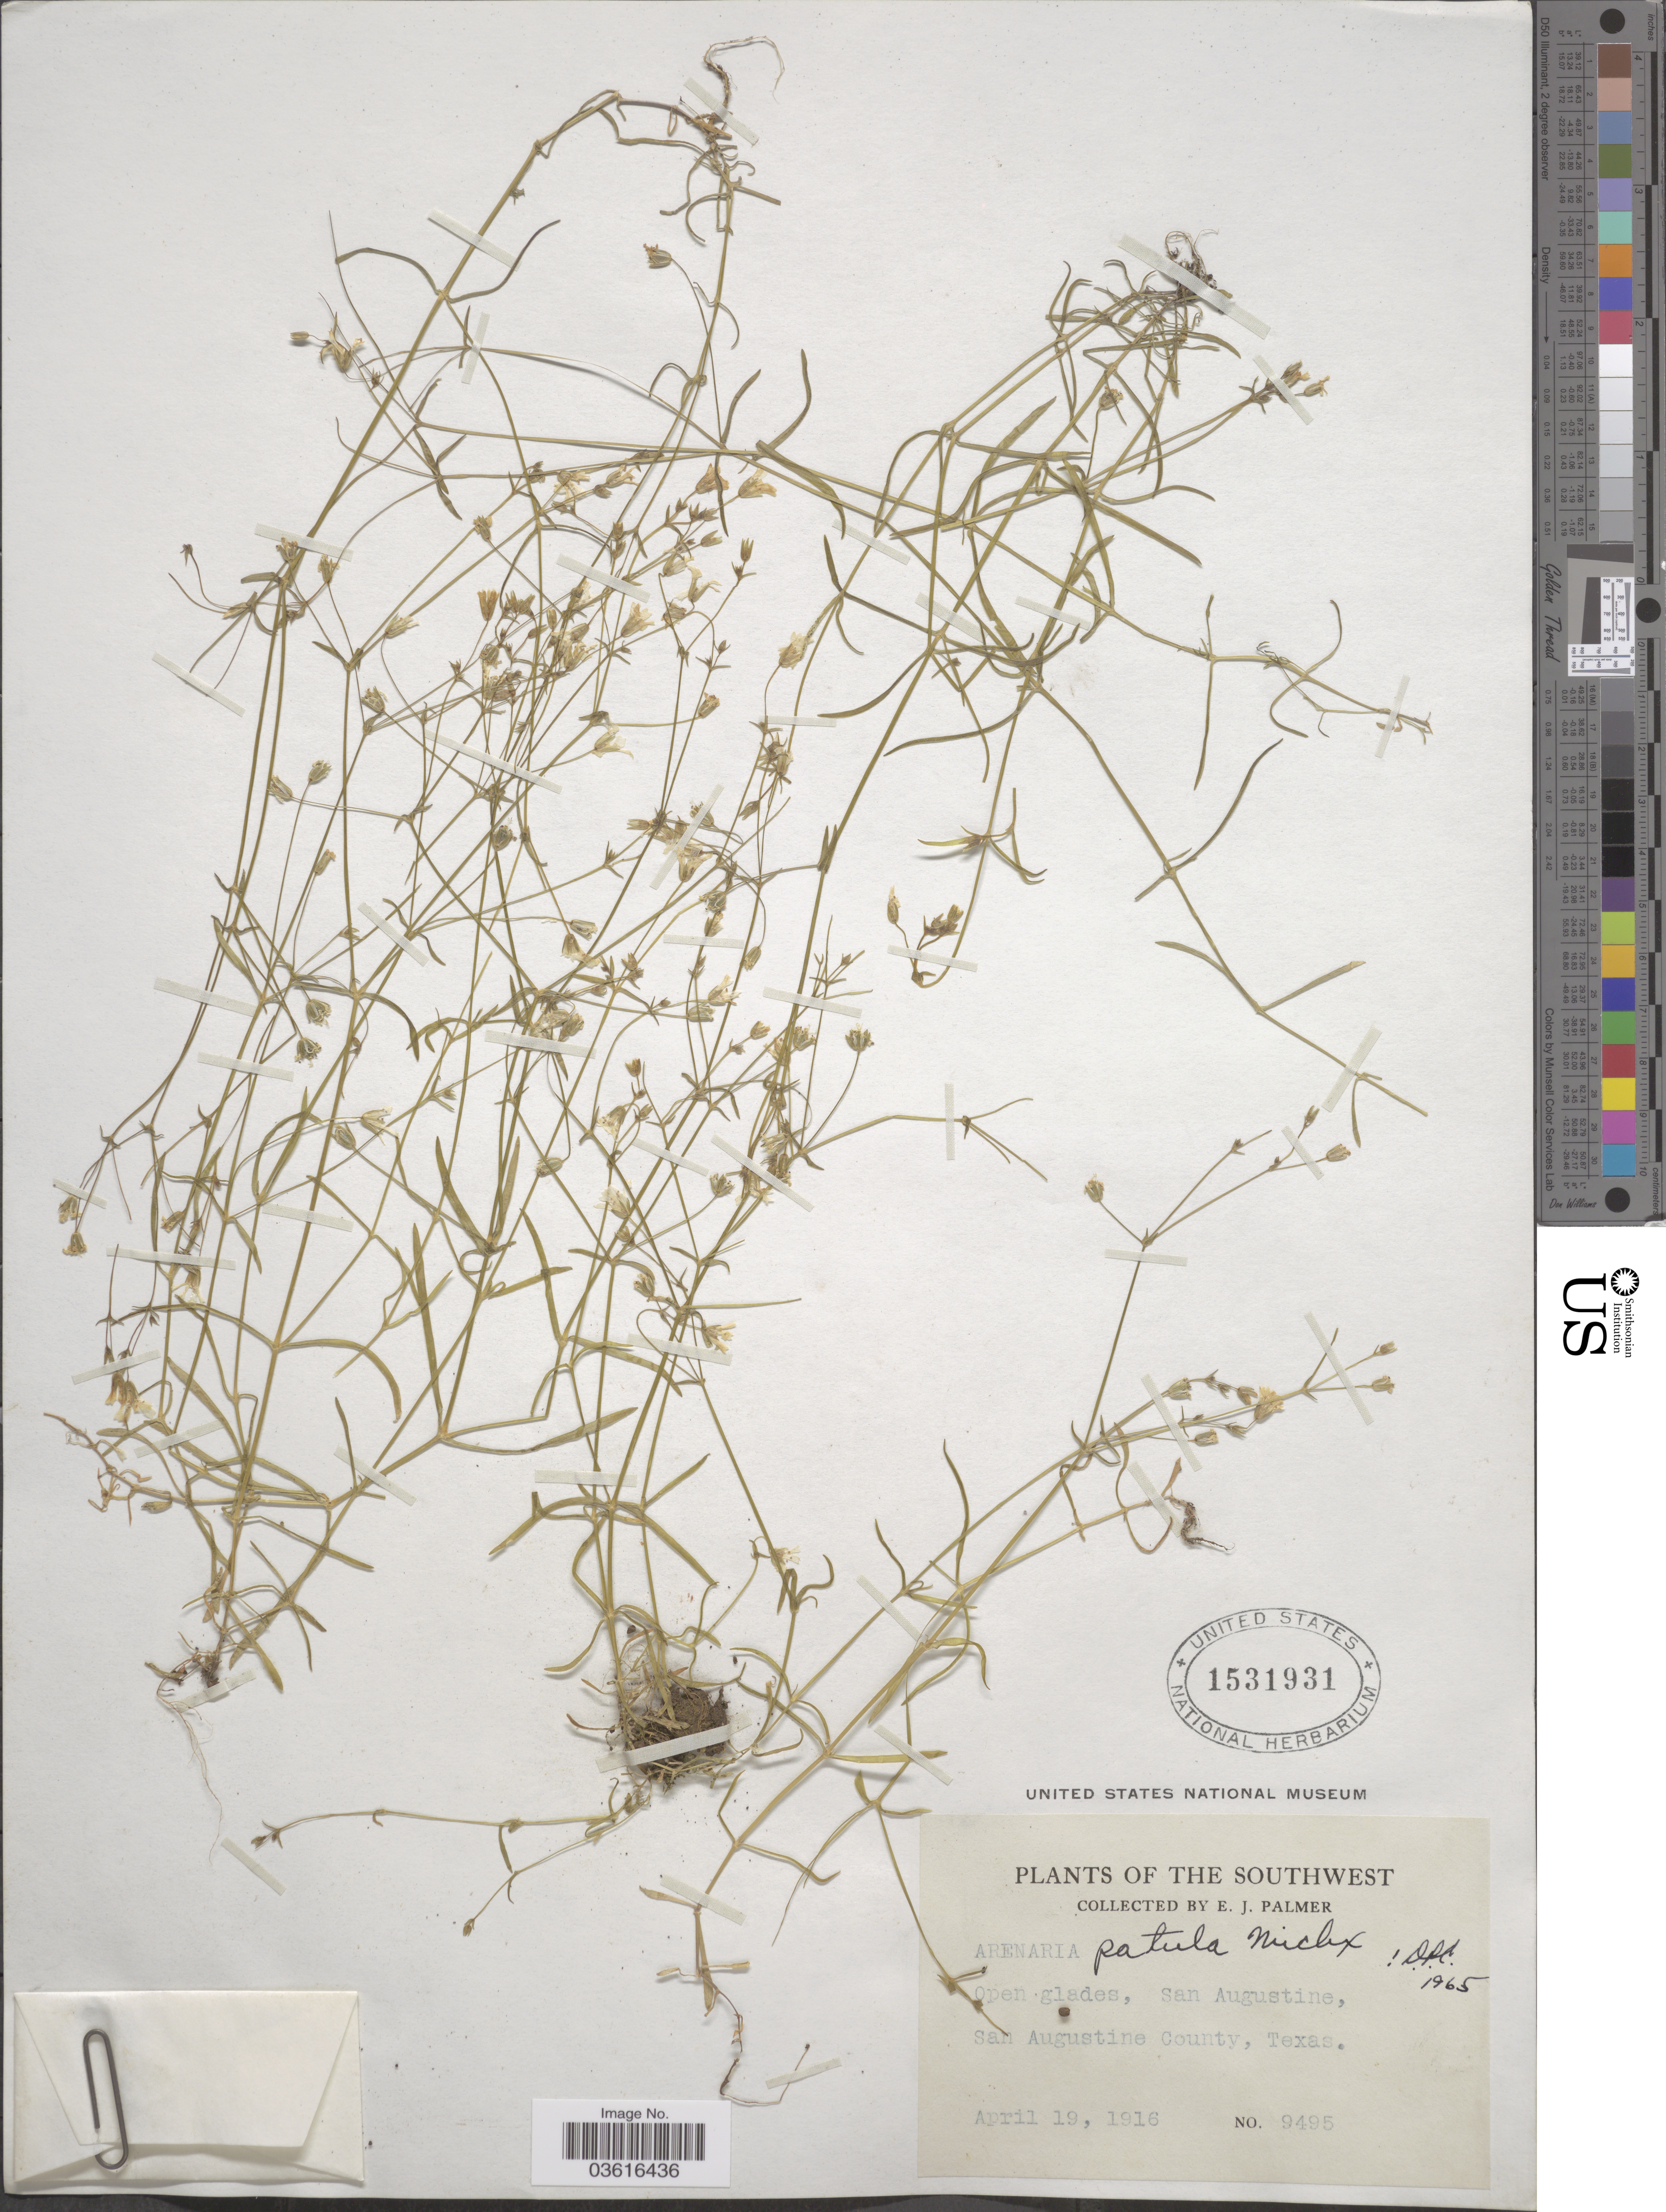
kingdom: Plantae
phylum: Tracheophyta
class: Magnoliopsida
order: Caryophyllales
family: Caryophyllaceae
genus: Minuartia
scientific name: Minuartia patula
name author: (Michx.) Mattf.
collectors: E. J. Palmer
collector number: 9495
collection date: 1916-04-19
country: United States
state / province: Texas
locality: The Southwest. Open glades, San Augustine, San Augustine County.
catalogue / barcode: US 1531931